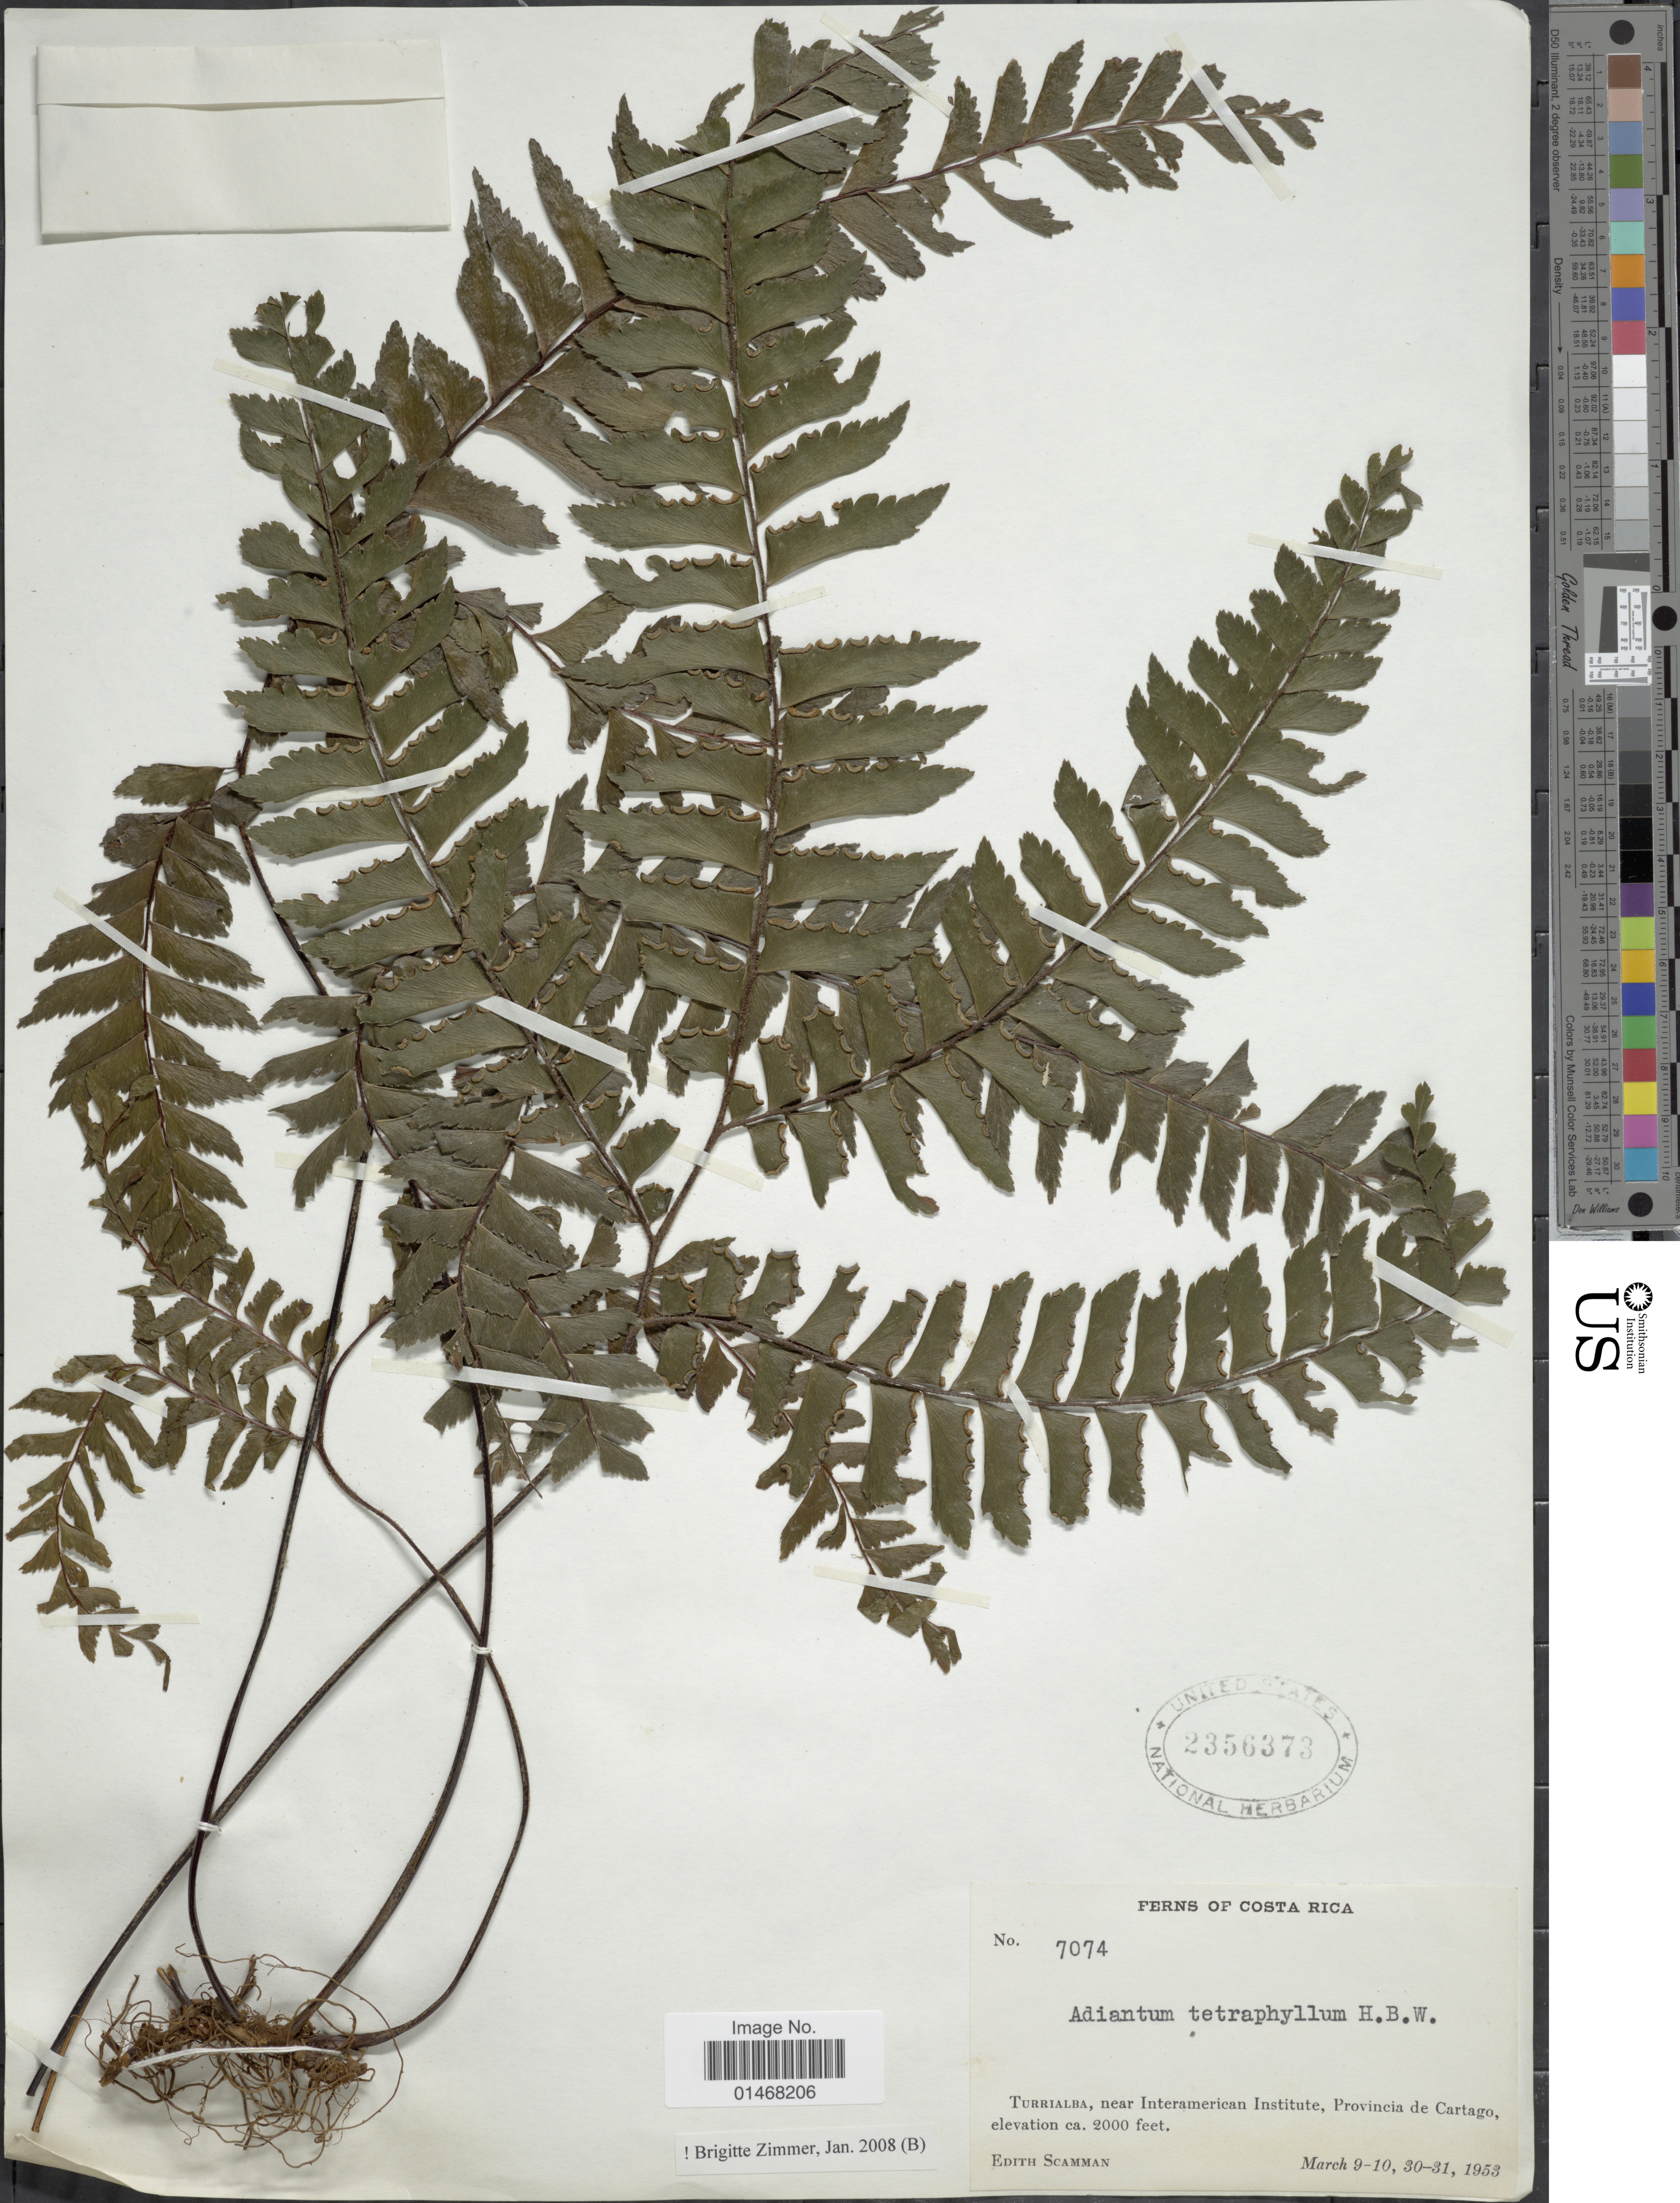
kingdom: Plantae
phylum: Tracheophyta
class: Polypodiopsida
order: Polypodiales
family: Pteridaceae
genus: Adiantum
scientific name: Adiantum tetraphyllum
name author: Humb. & Bonpl. ex Willd.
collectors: E. Scamman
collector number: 7074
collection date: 1953-03-09/1953-03-31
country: Costa Rica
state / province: Cartago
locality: Turrilaba, near Interamerican Institute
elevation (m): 610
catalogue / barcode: US 2356373